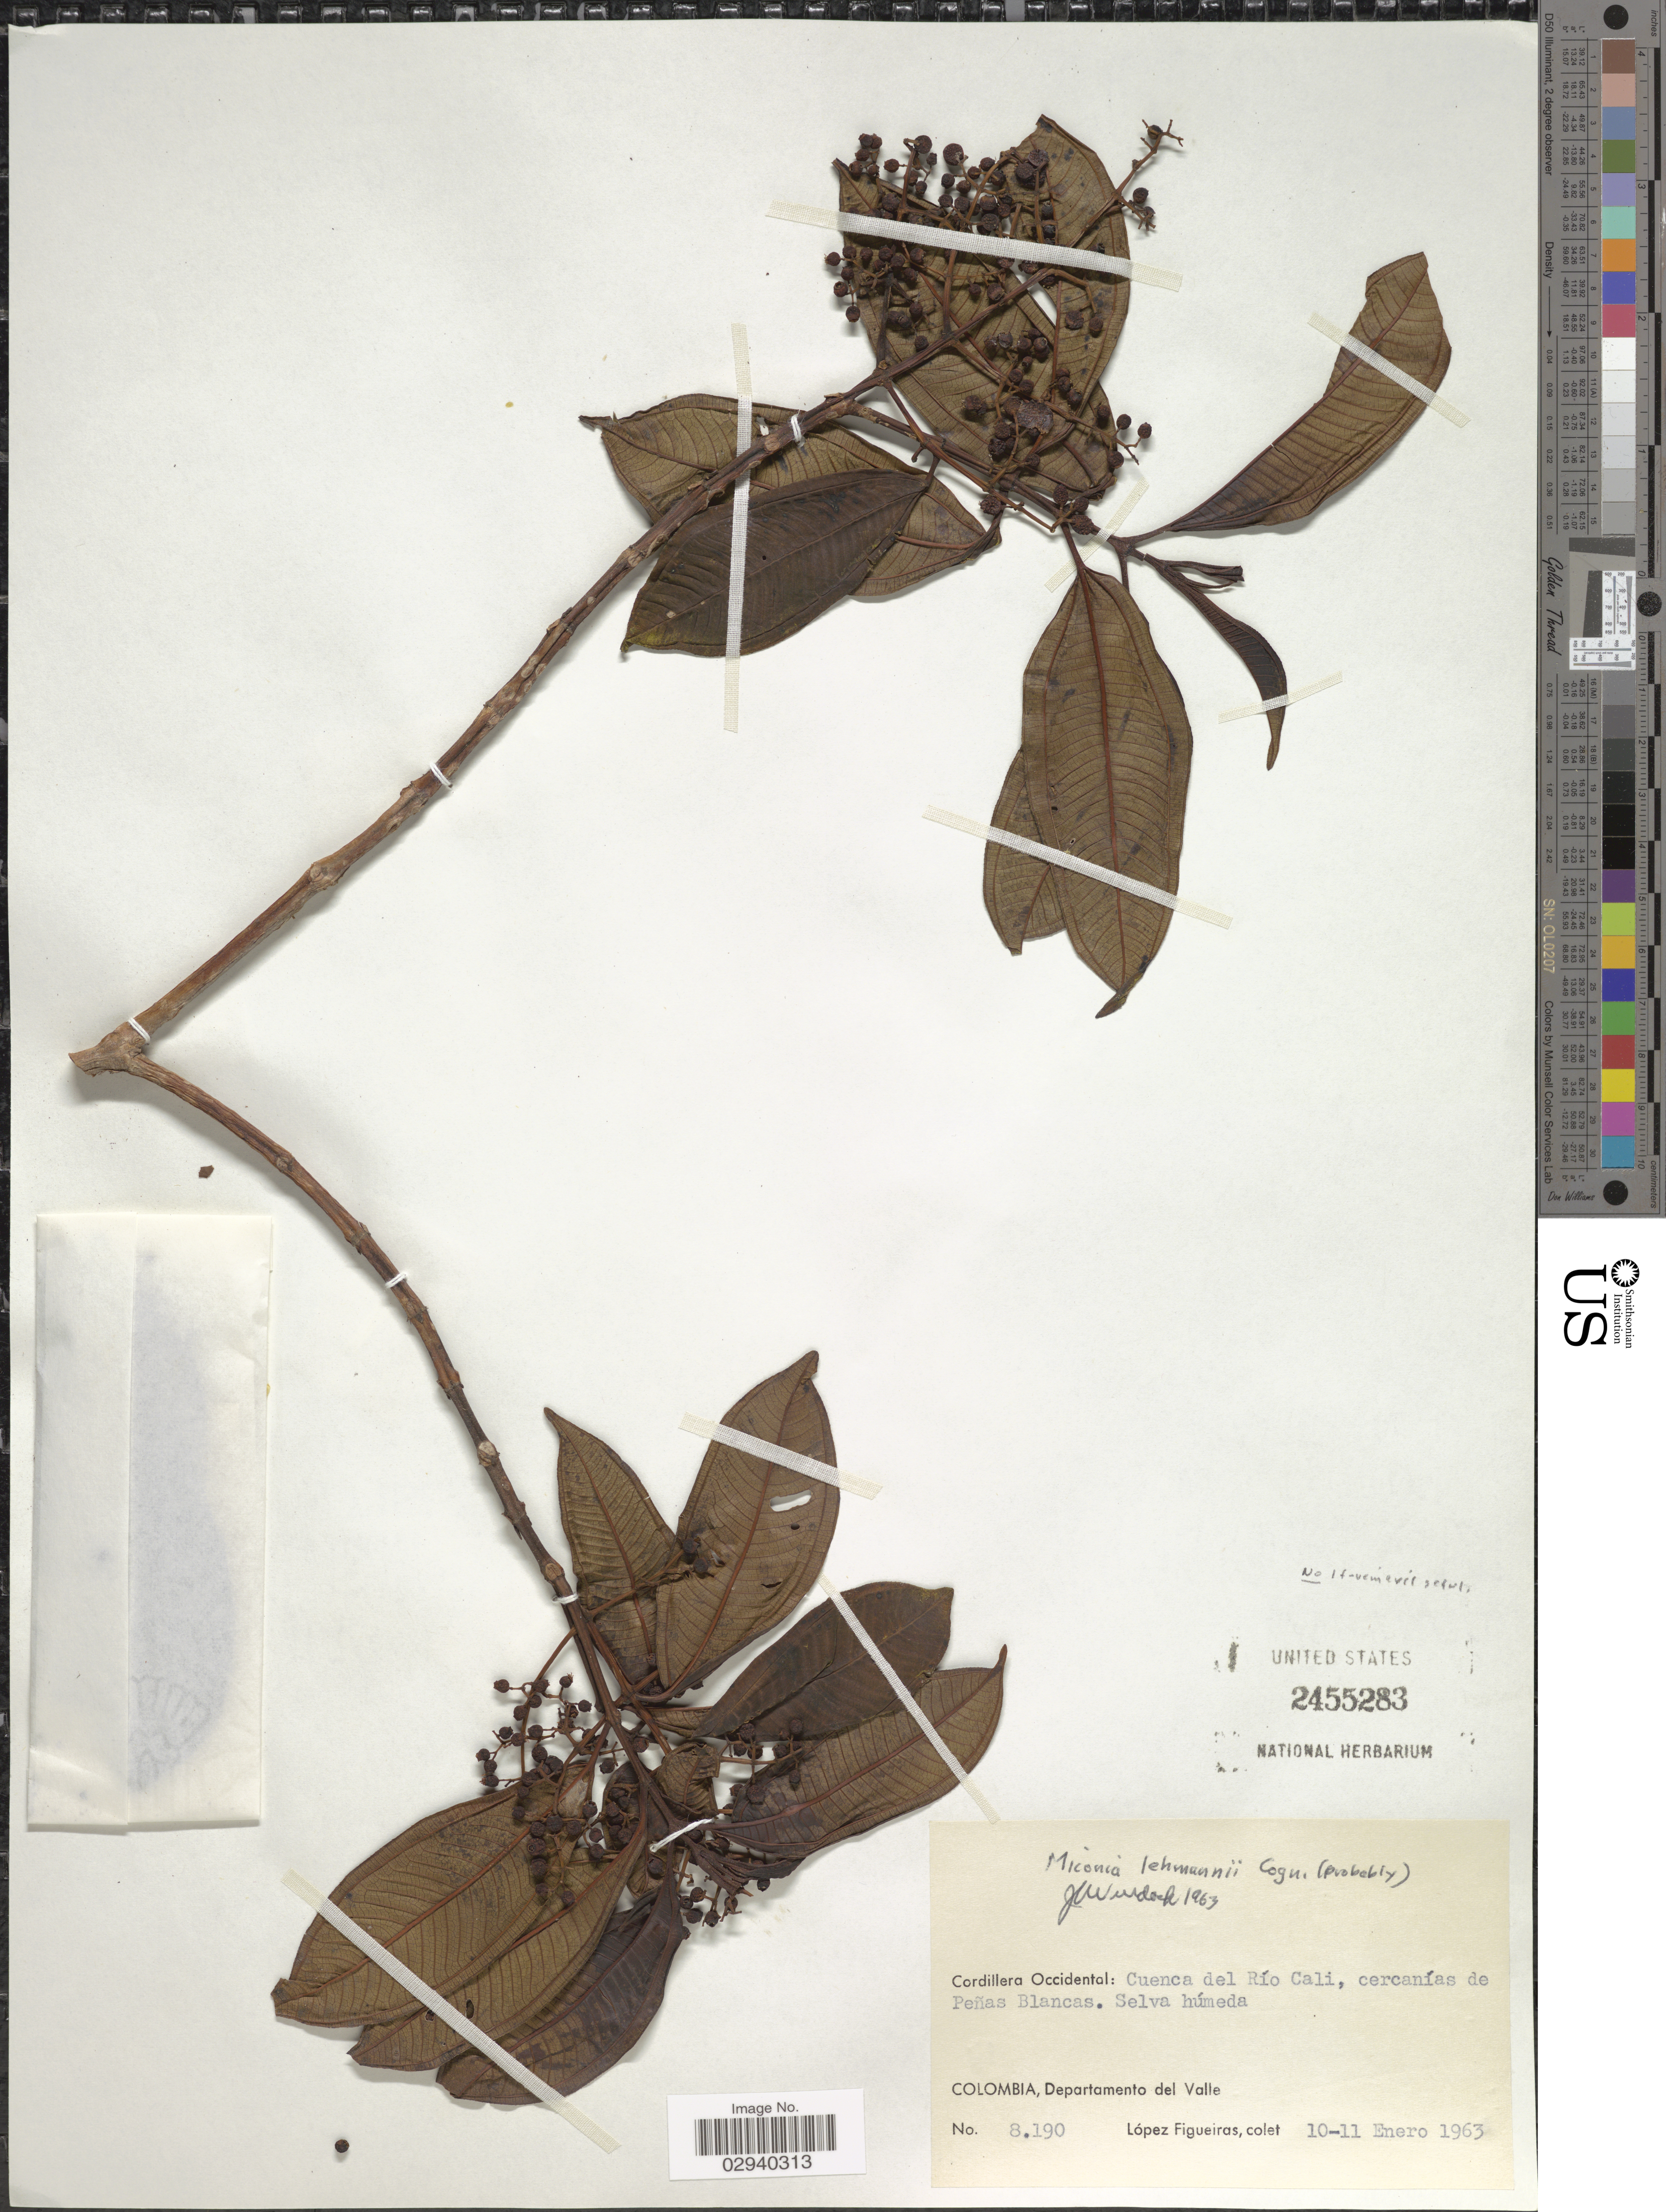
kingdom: Plantae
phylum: Tracheophyta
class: Magnoliopsida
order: Myrtales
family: Melastomataceae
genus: Miconia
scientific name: Miconia lehmannii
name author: Cogn.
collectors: M. López Figueiras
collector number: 8190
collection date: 1963-01-10/1963-01-11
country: Colombia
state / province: Valle del Cauca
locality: Cordillera Occidental: Cuenca del Río Cali, cercanías de Peñas Blancas. Departamento del Valle.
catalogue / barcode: US 2455283